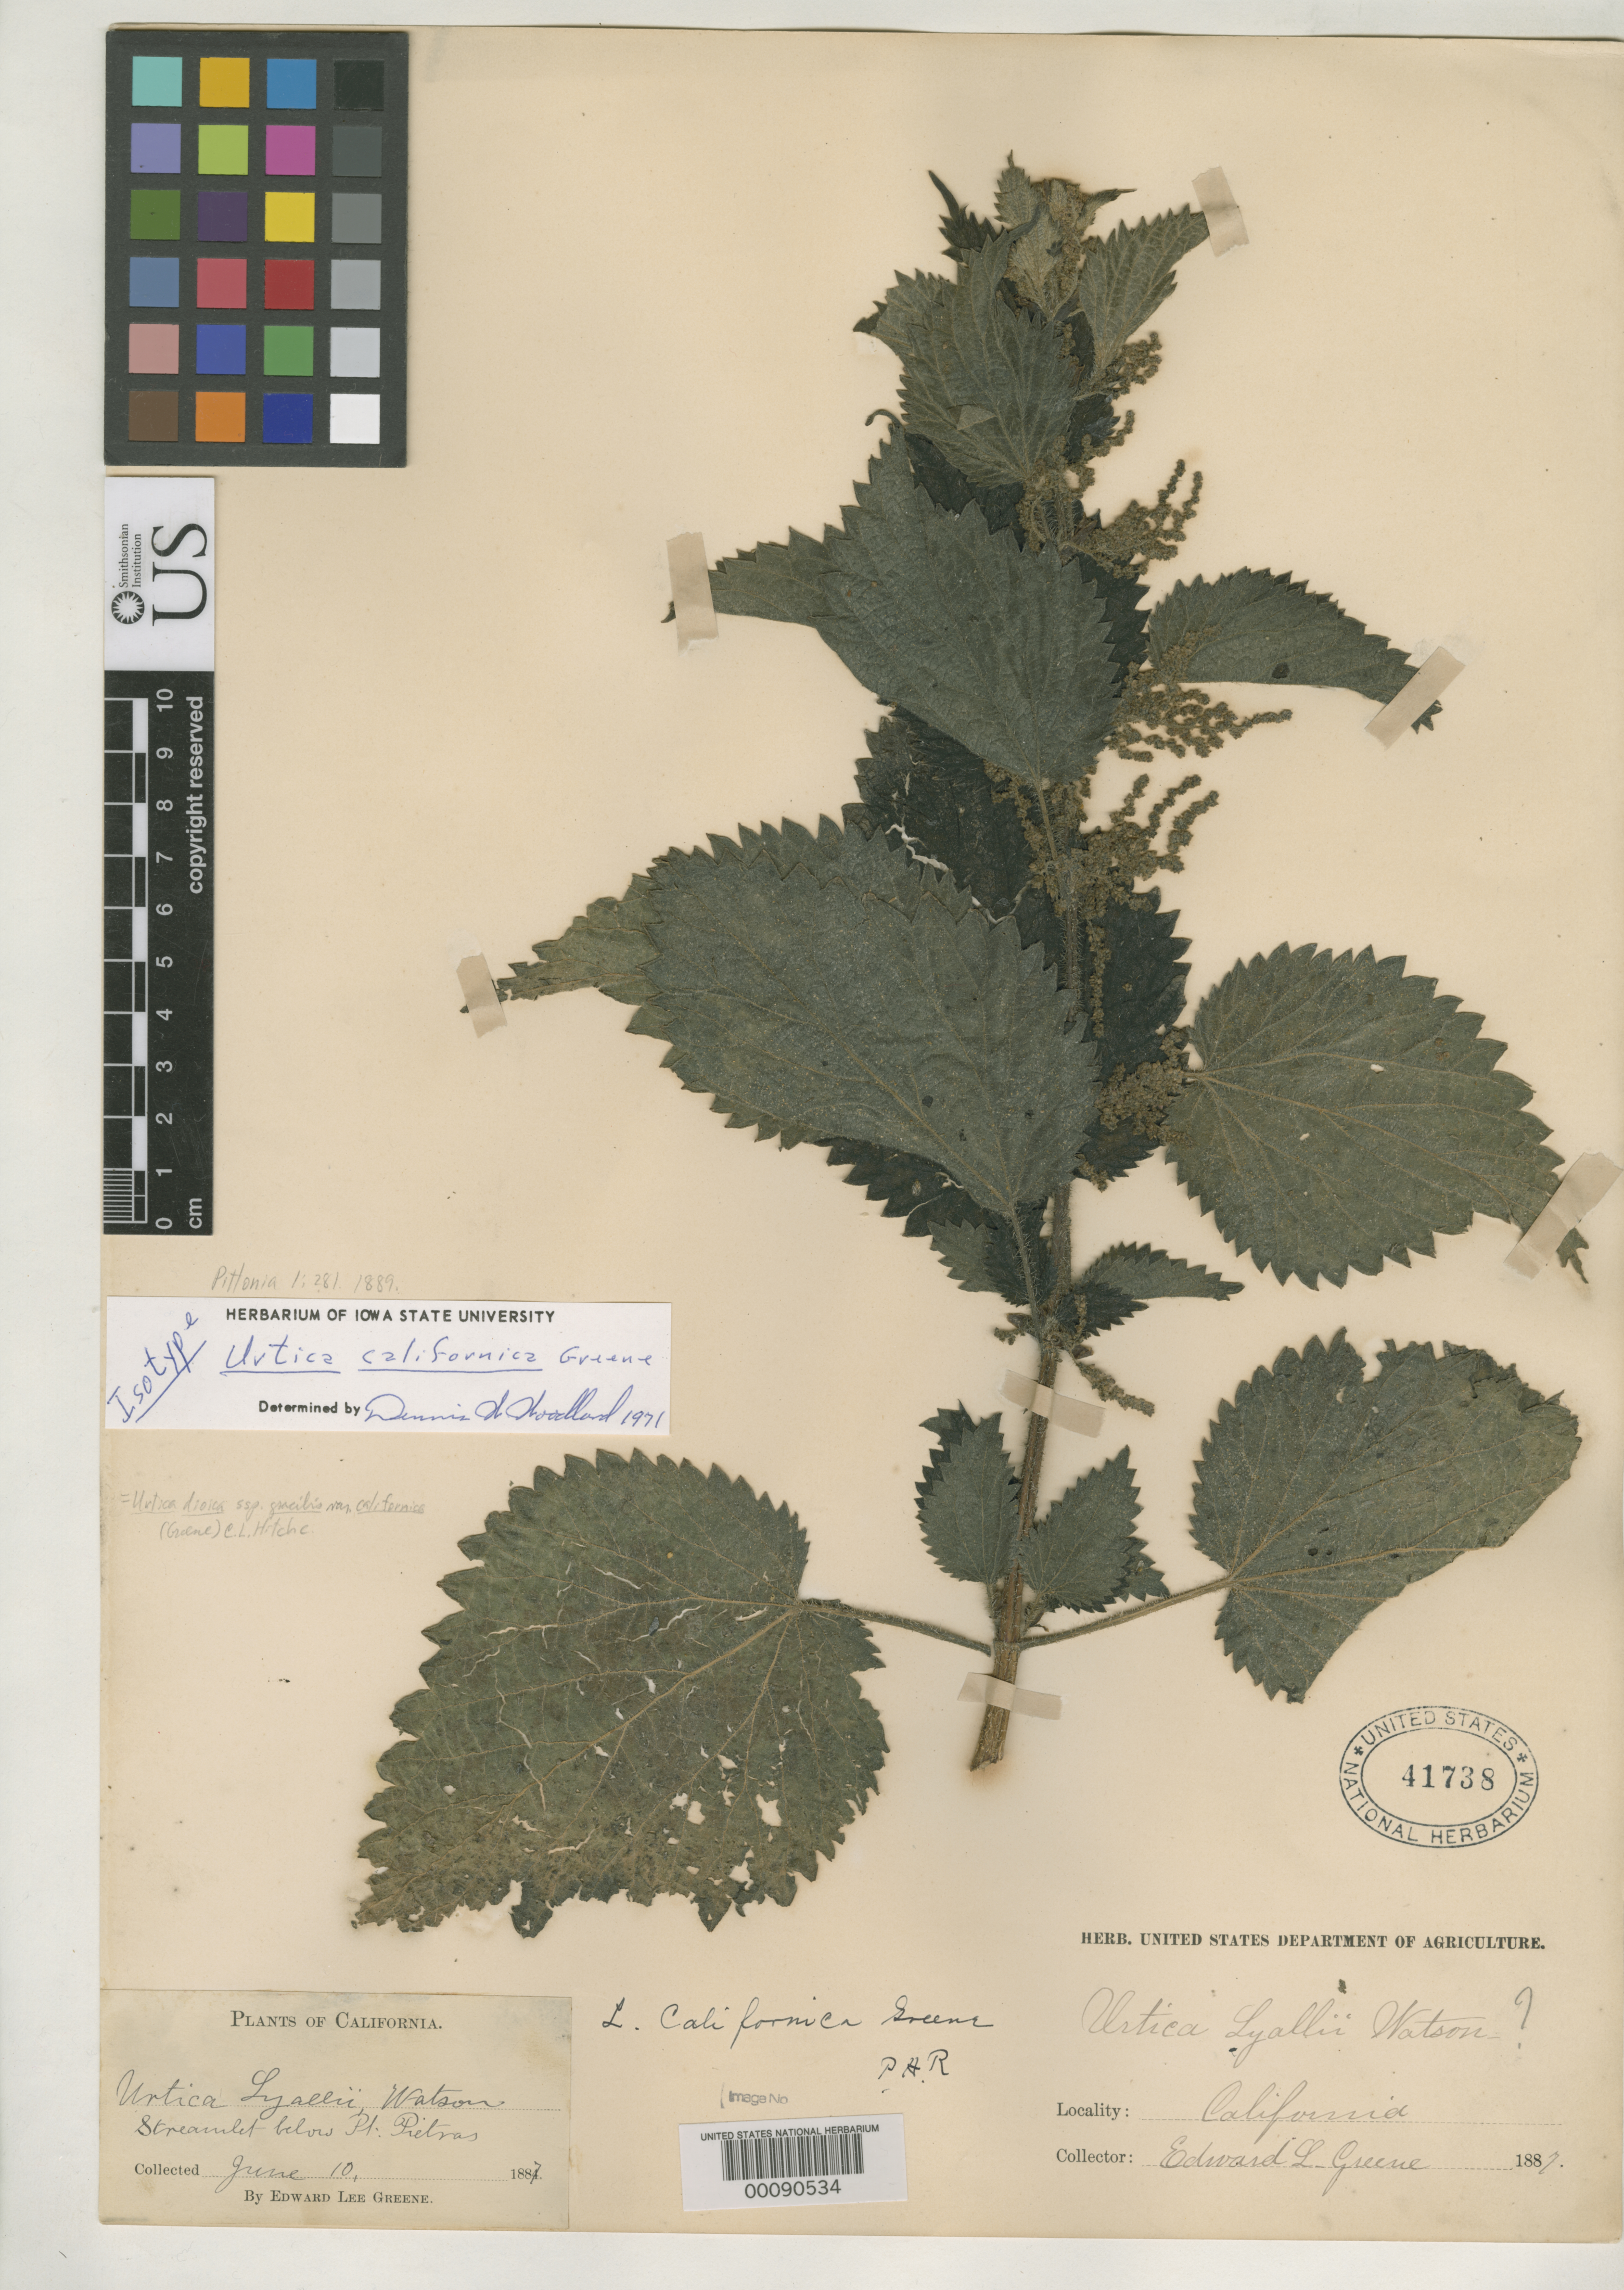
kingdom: Plantae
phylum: Tracheophyta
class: Magnoliopsida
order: Rosales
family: Urticaceae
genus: Urtica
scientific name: Urtica california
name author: Greene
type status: Isotype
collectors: E. L. Greene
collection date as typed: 10 Jun 1887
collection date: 1887-06-10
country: United States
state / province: California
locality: Point Pietras.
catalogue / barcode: US 41738